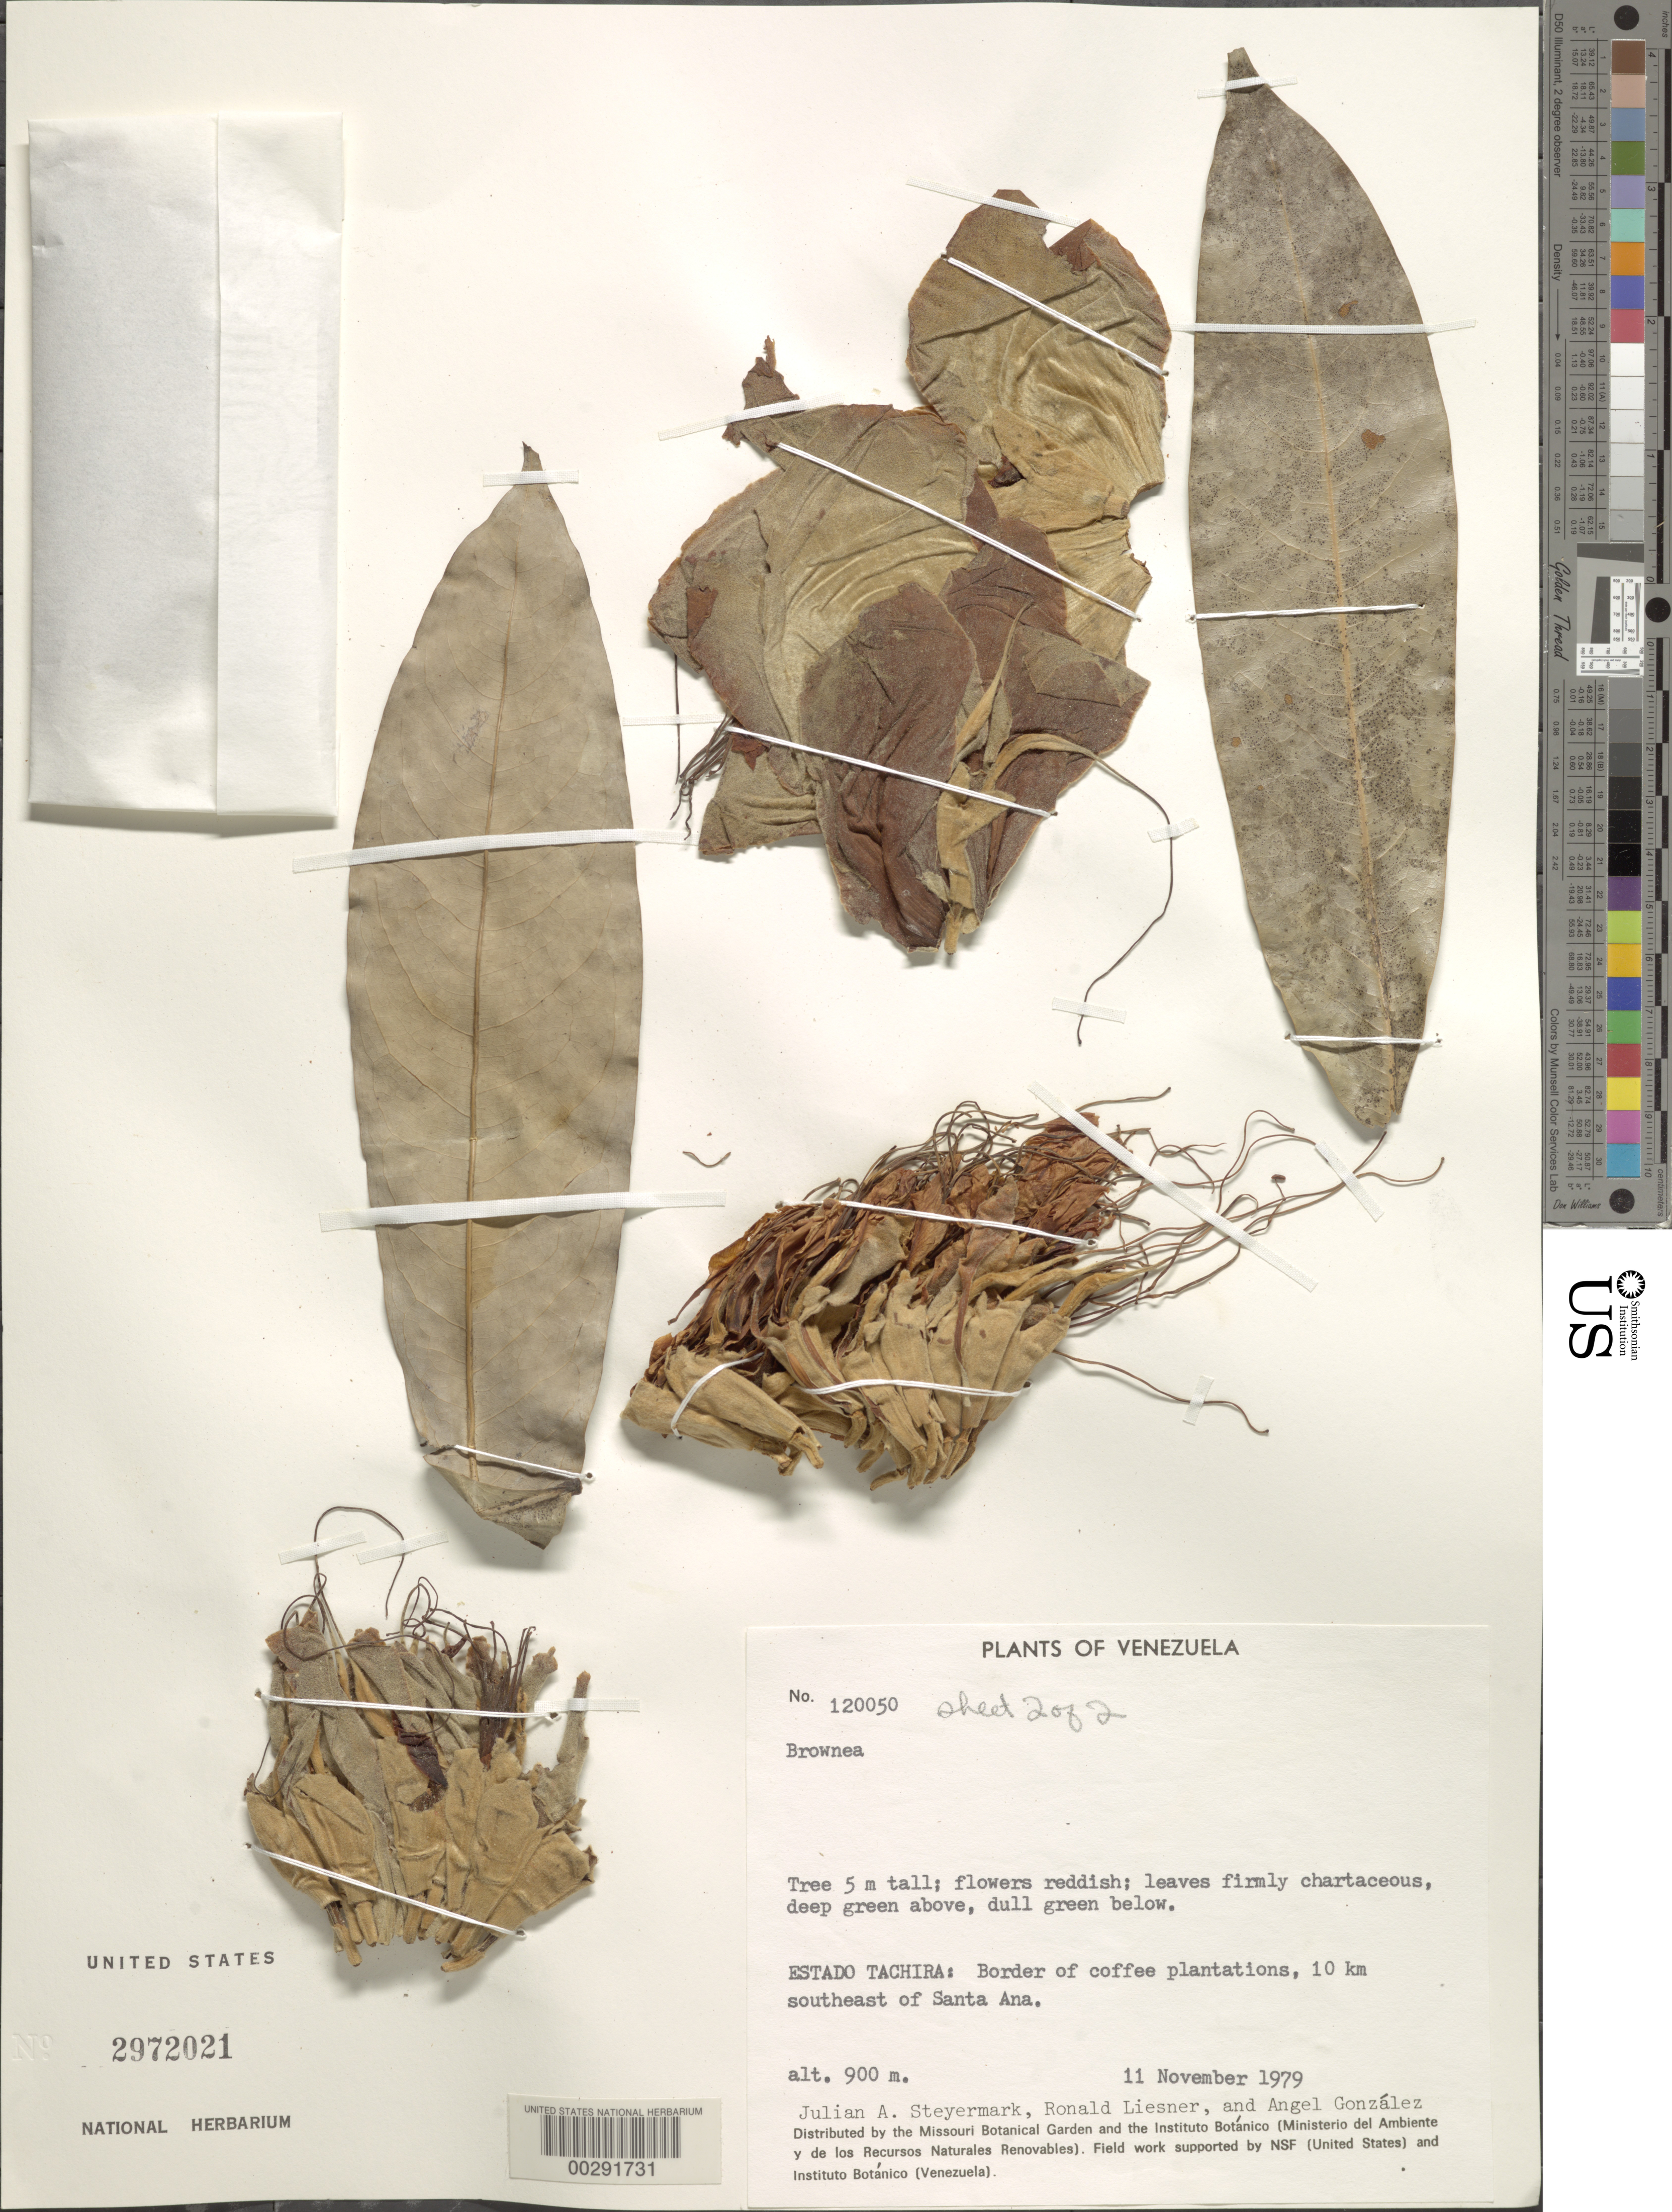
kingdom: Plantae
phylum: Tracheophyta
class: Magnoliopsida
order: Fabales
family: Fabaceae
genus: Brownea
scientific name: Brownea macrophylla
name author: B.L. Linden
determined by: Santos-Silva, J.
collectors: J. Steyermark, R. L. Liesner & A. C. González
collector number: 120050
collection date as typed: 11 Nov 1979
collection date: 1979-11-11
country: Venezuela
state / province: Tachira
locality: Border of coffee plantations, 10 km se of santa ana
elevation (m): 900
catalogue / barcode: US 2972021